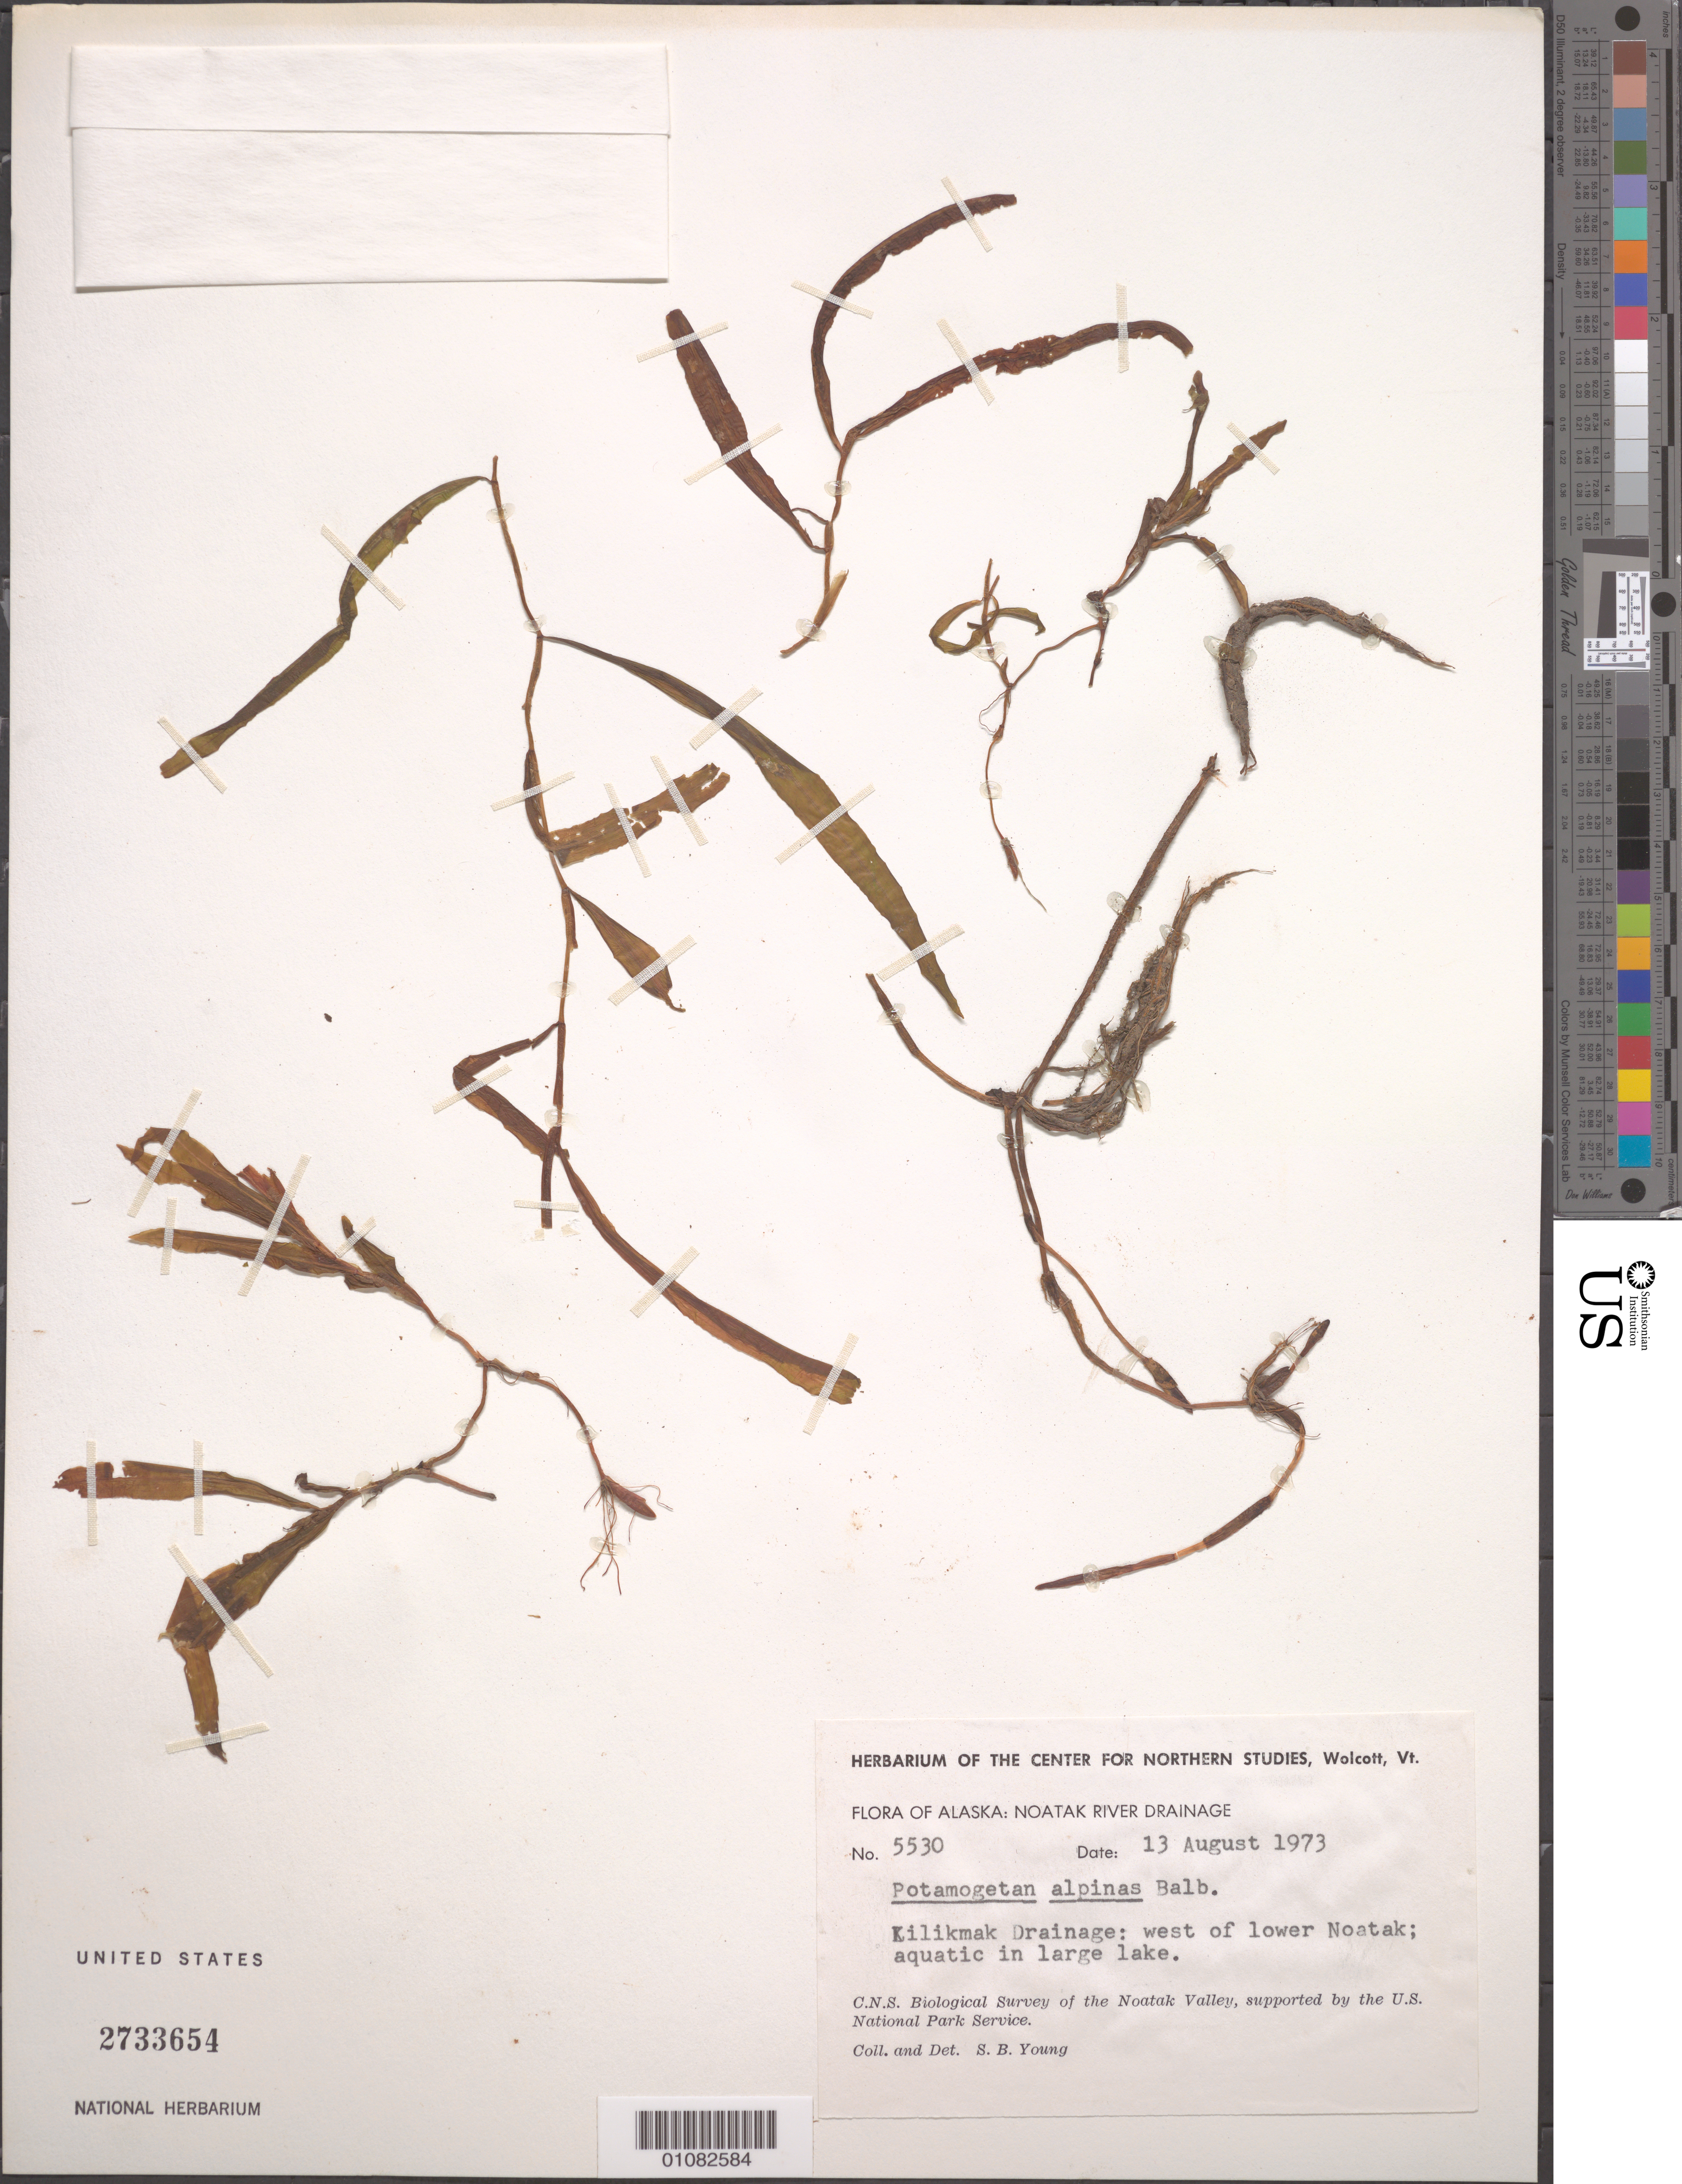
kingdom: Plantae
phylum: Tracheophyta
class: Liliopsida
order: Alismatales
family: Potamogetonaceae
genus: Potamogeton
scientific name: Potamogeton alpinus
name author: Balb.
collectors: S. Young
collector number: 5530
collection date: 1973-08-13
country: United States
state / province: Alaska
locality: Kilikmak Drainage; west of lower Noatak River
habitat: Large lake.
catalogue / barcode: US 2733654